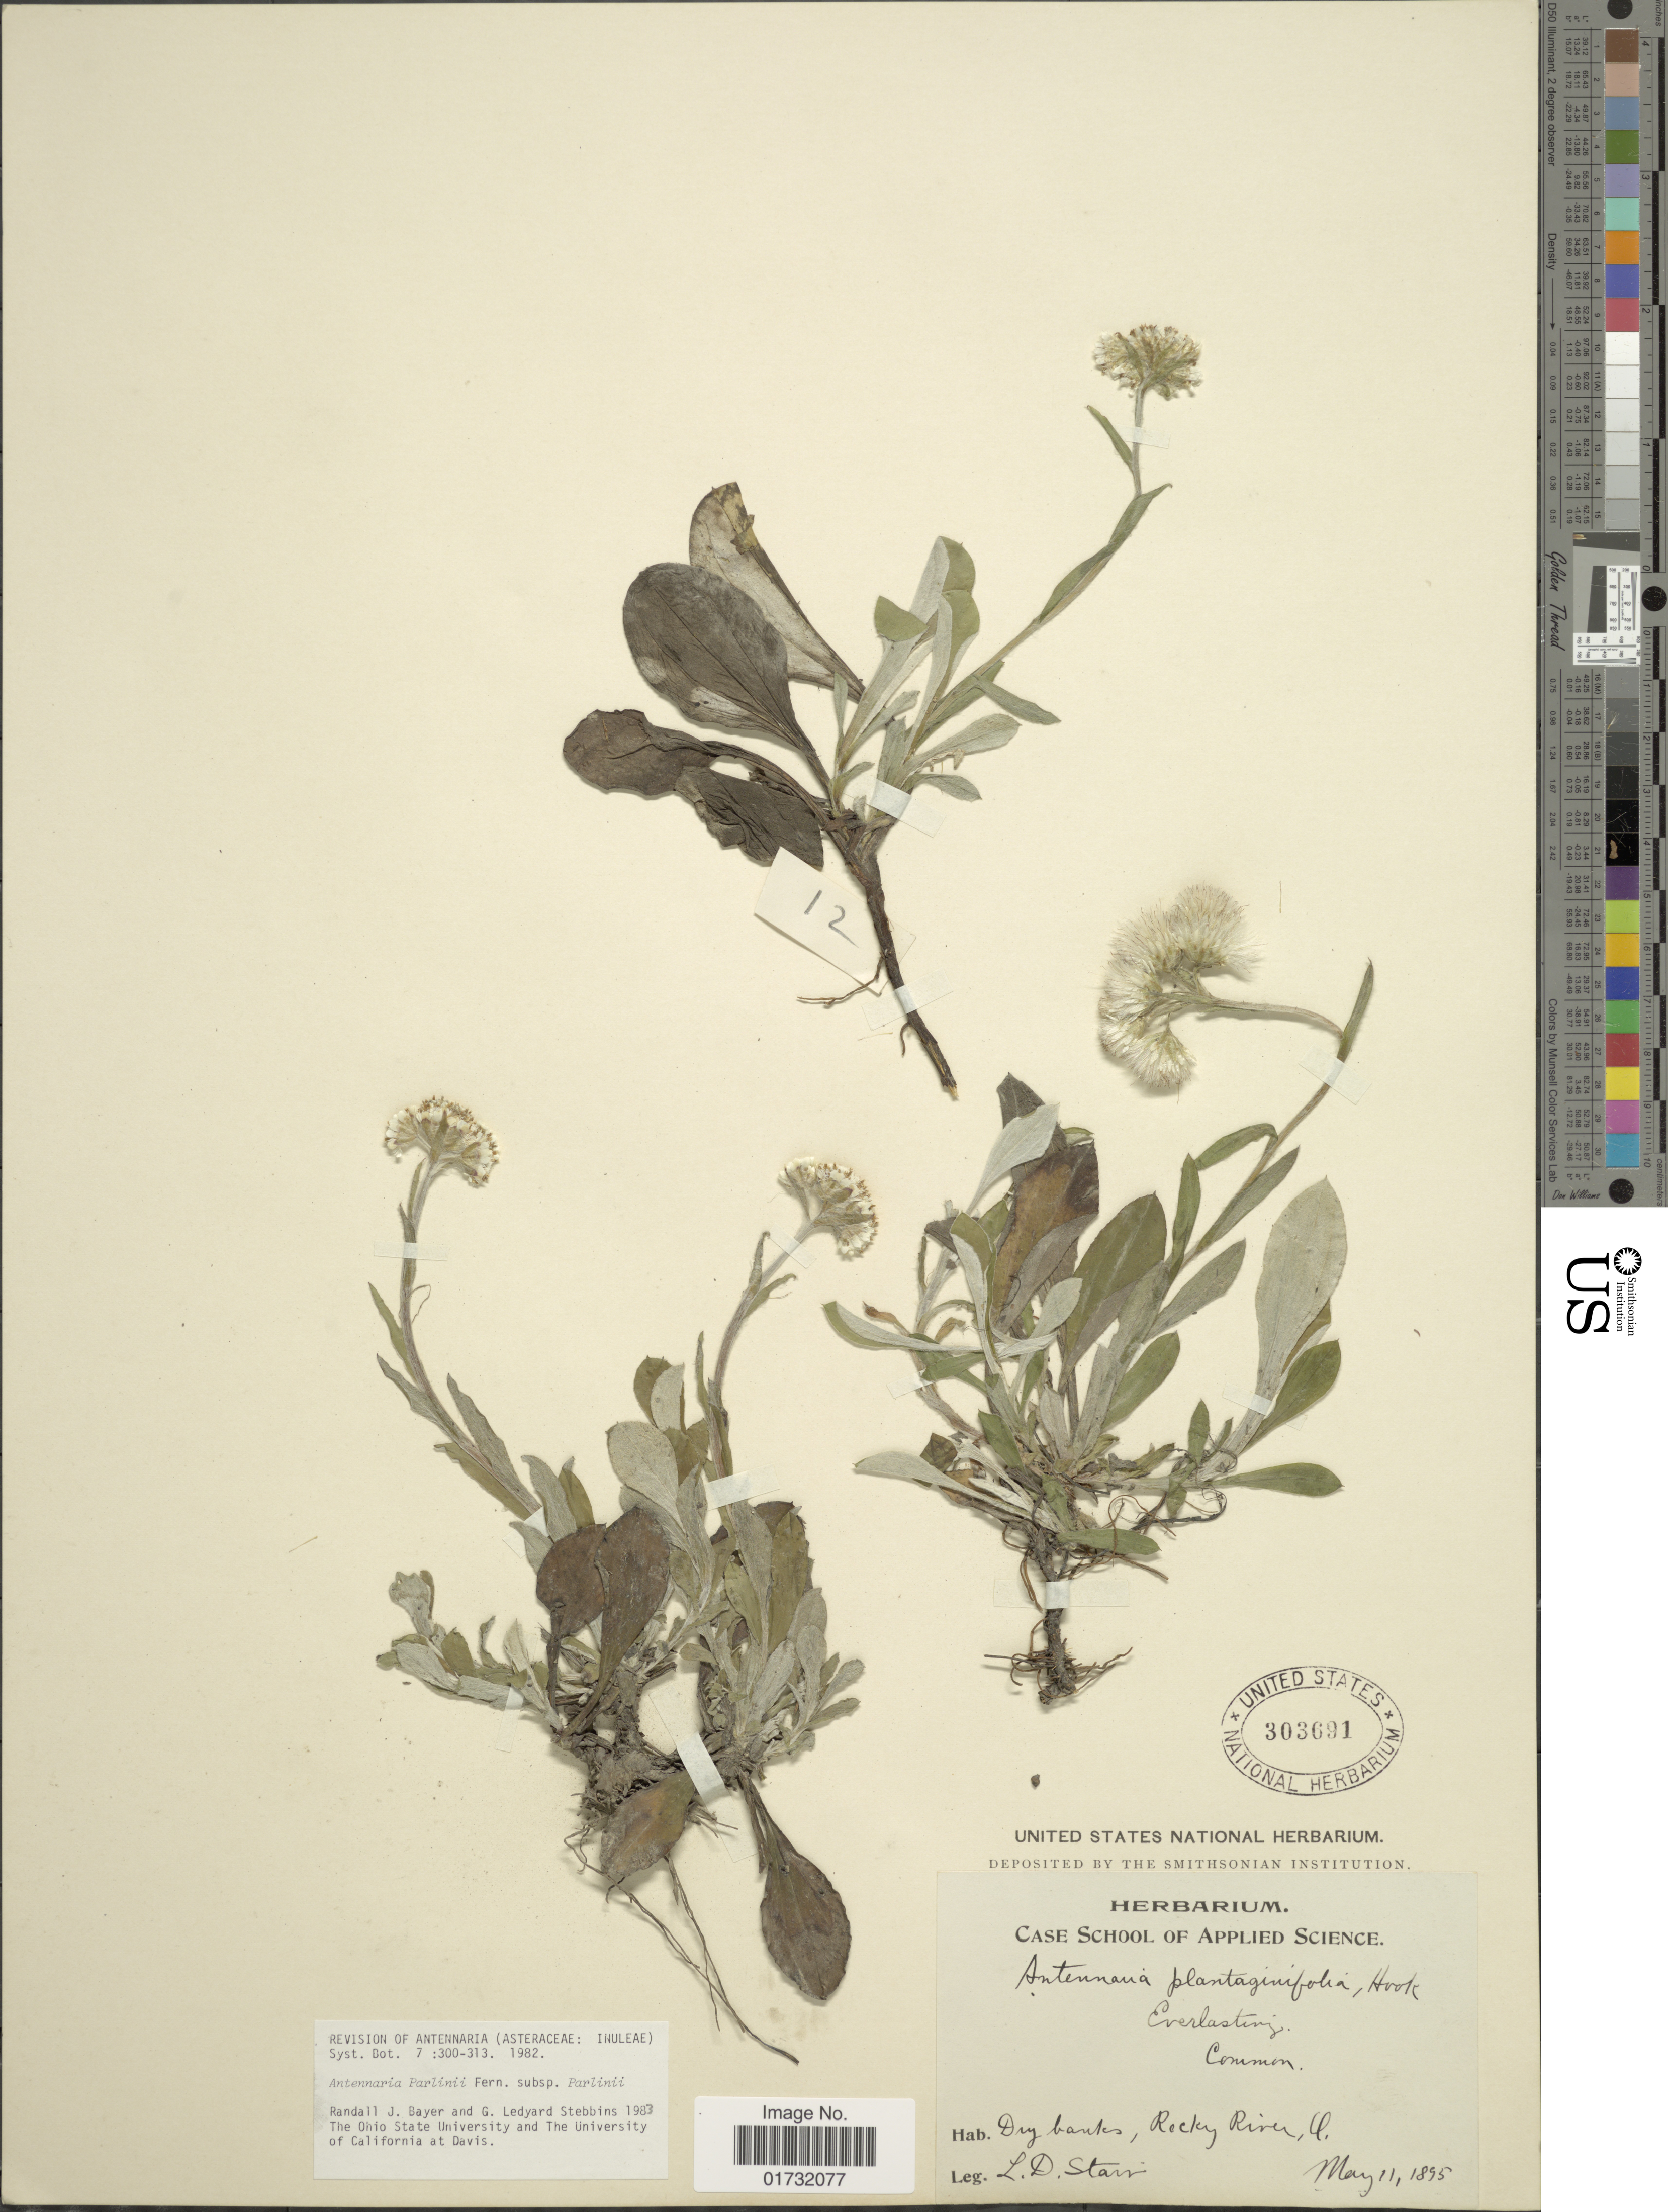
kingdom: Plantae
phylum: Tracheophyta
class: Magnoliopsida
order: Asterales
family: Asteraceae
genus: Antennaria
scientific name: Antennaria parlinii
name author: Fernald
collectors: L. Stair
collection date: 1895-05-11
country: United States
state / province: Ohio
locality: Rocky River, O.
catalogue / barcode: US 303691